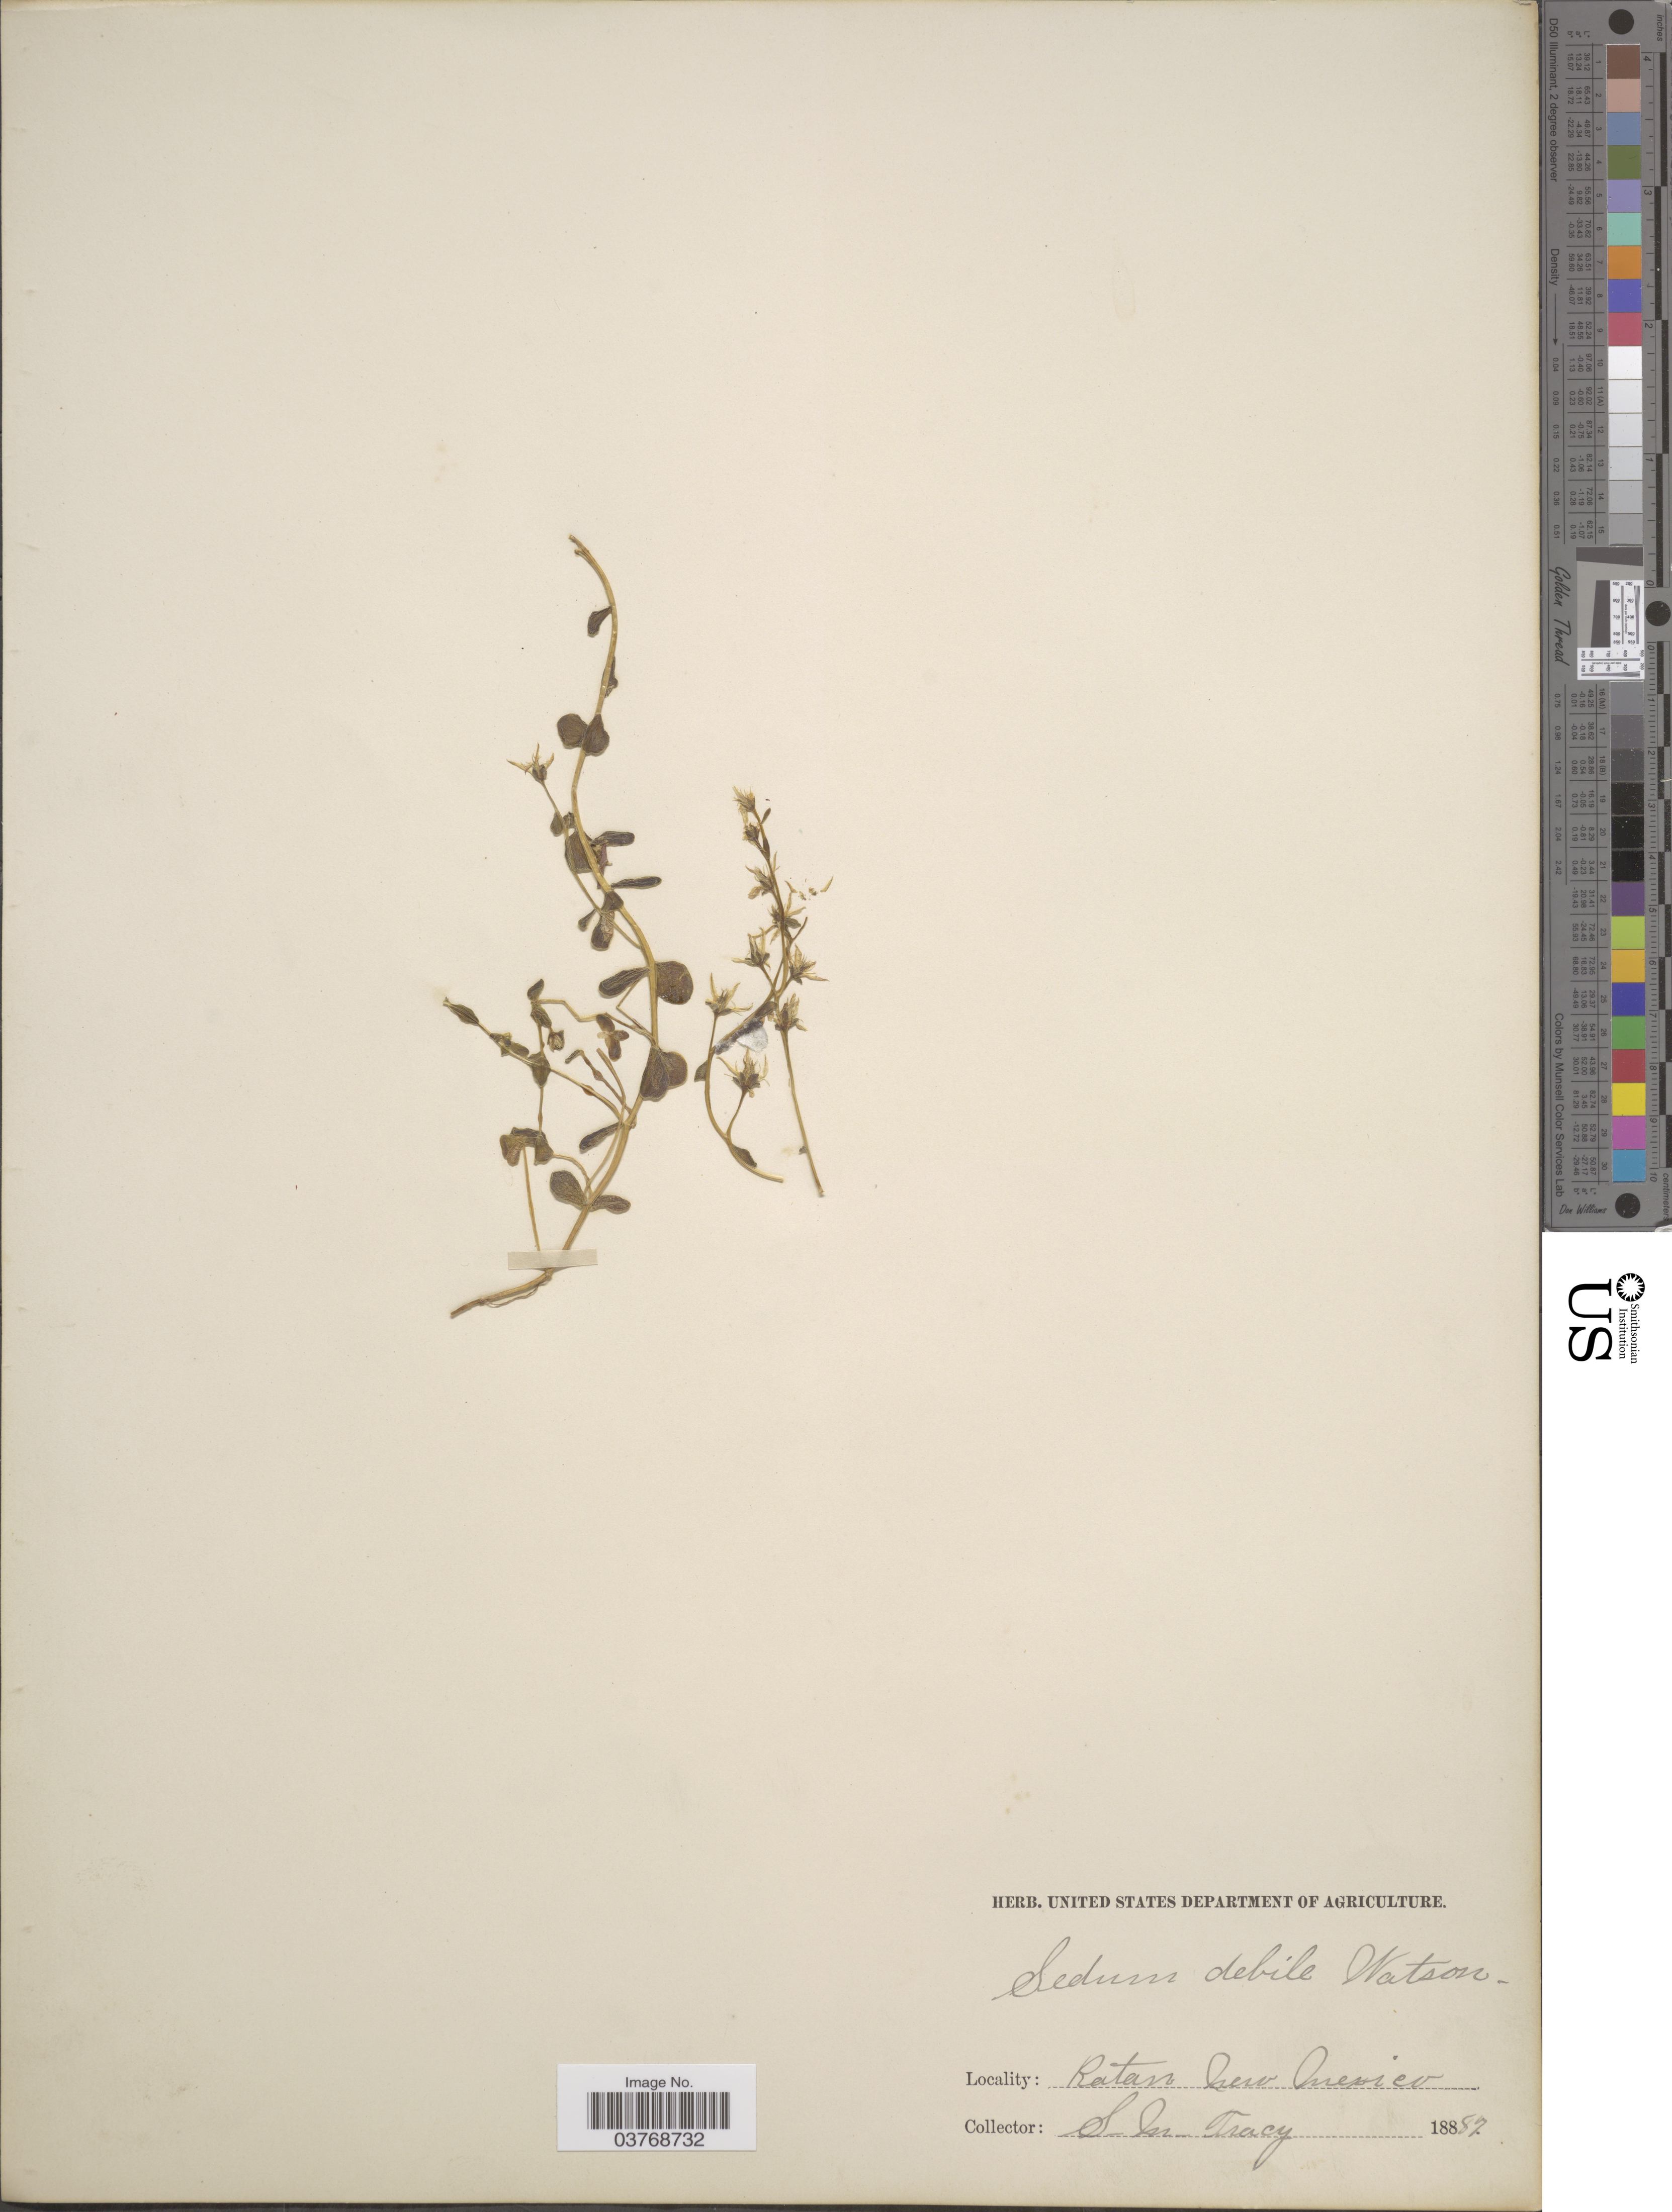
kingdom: Plantae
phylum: Tracheophyta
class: Magnoliopsida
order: Saxifragales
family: Crassulaceae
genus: Sedum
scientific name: Sedum debile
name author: S. Watson in C. King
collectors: S. M. Tracy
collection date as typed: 18887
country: United States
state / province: New Mexico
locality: Raton.